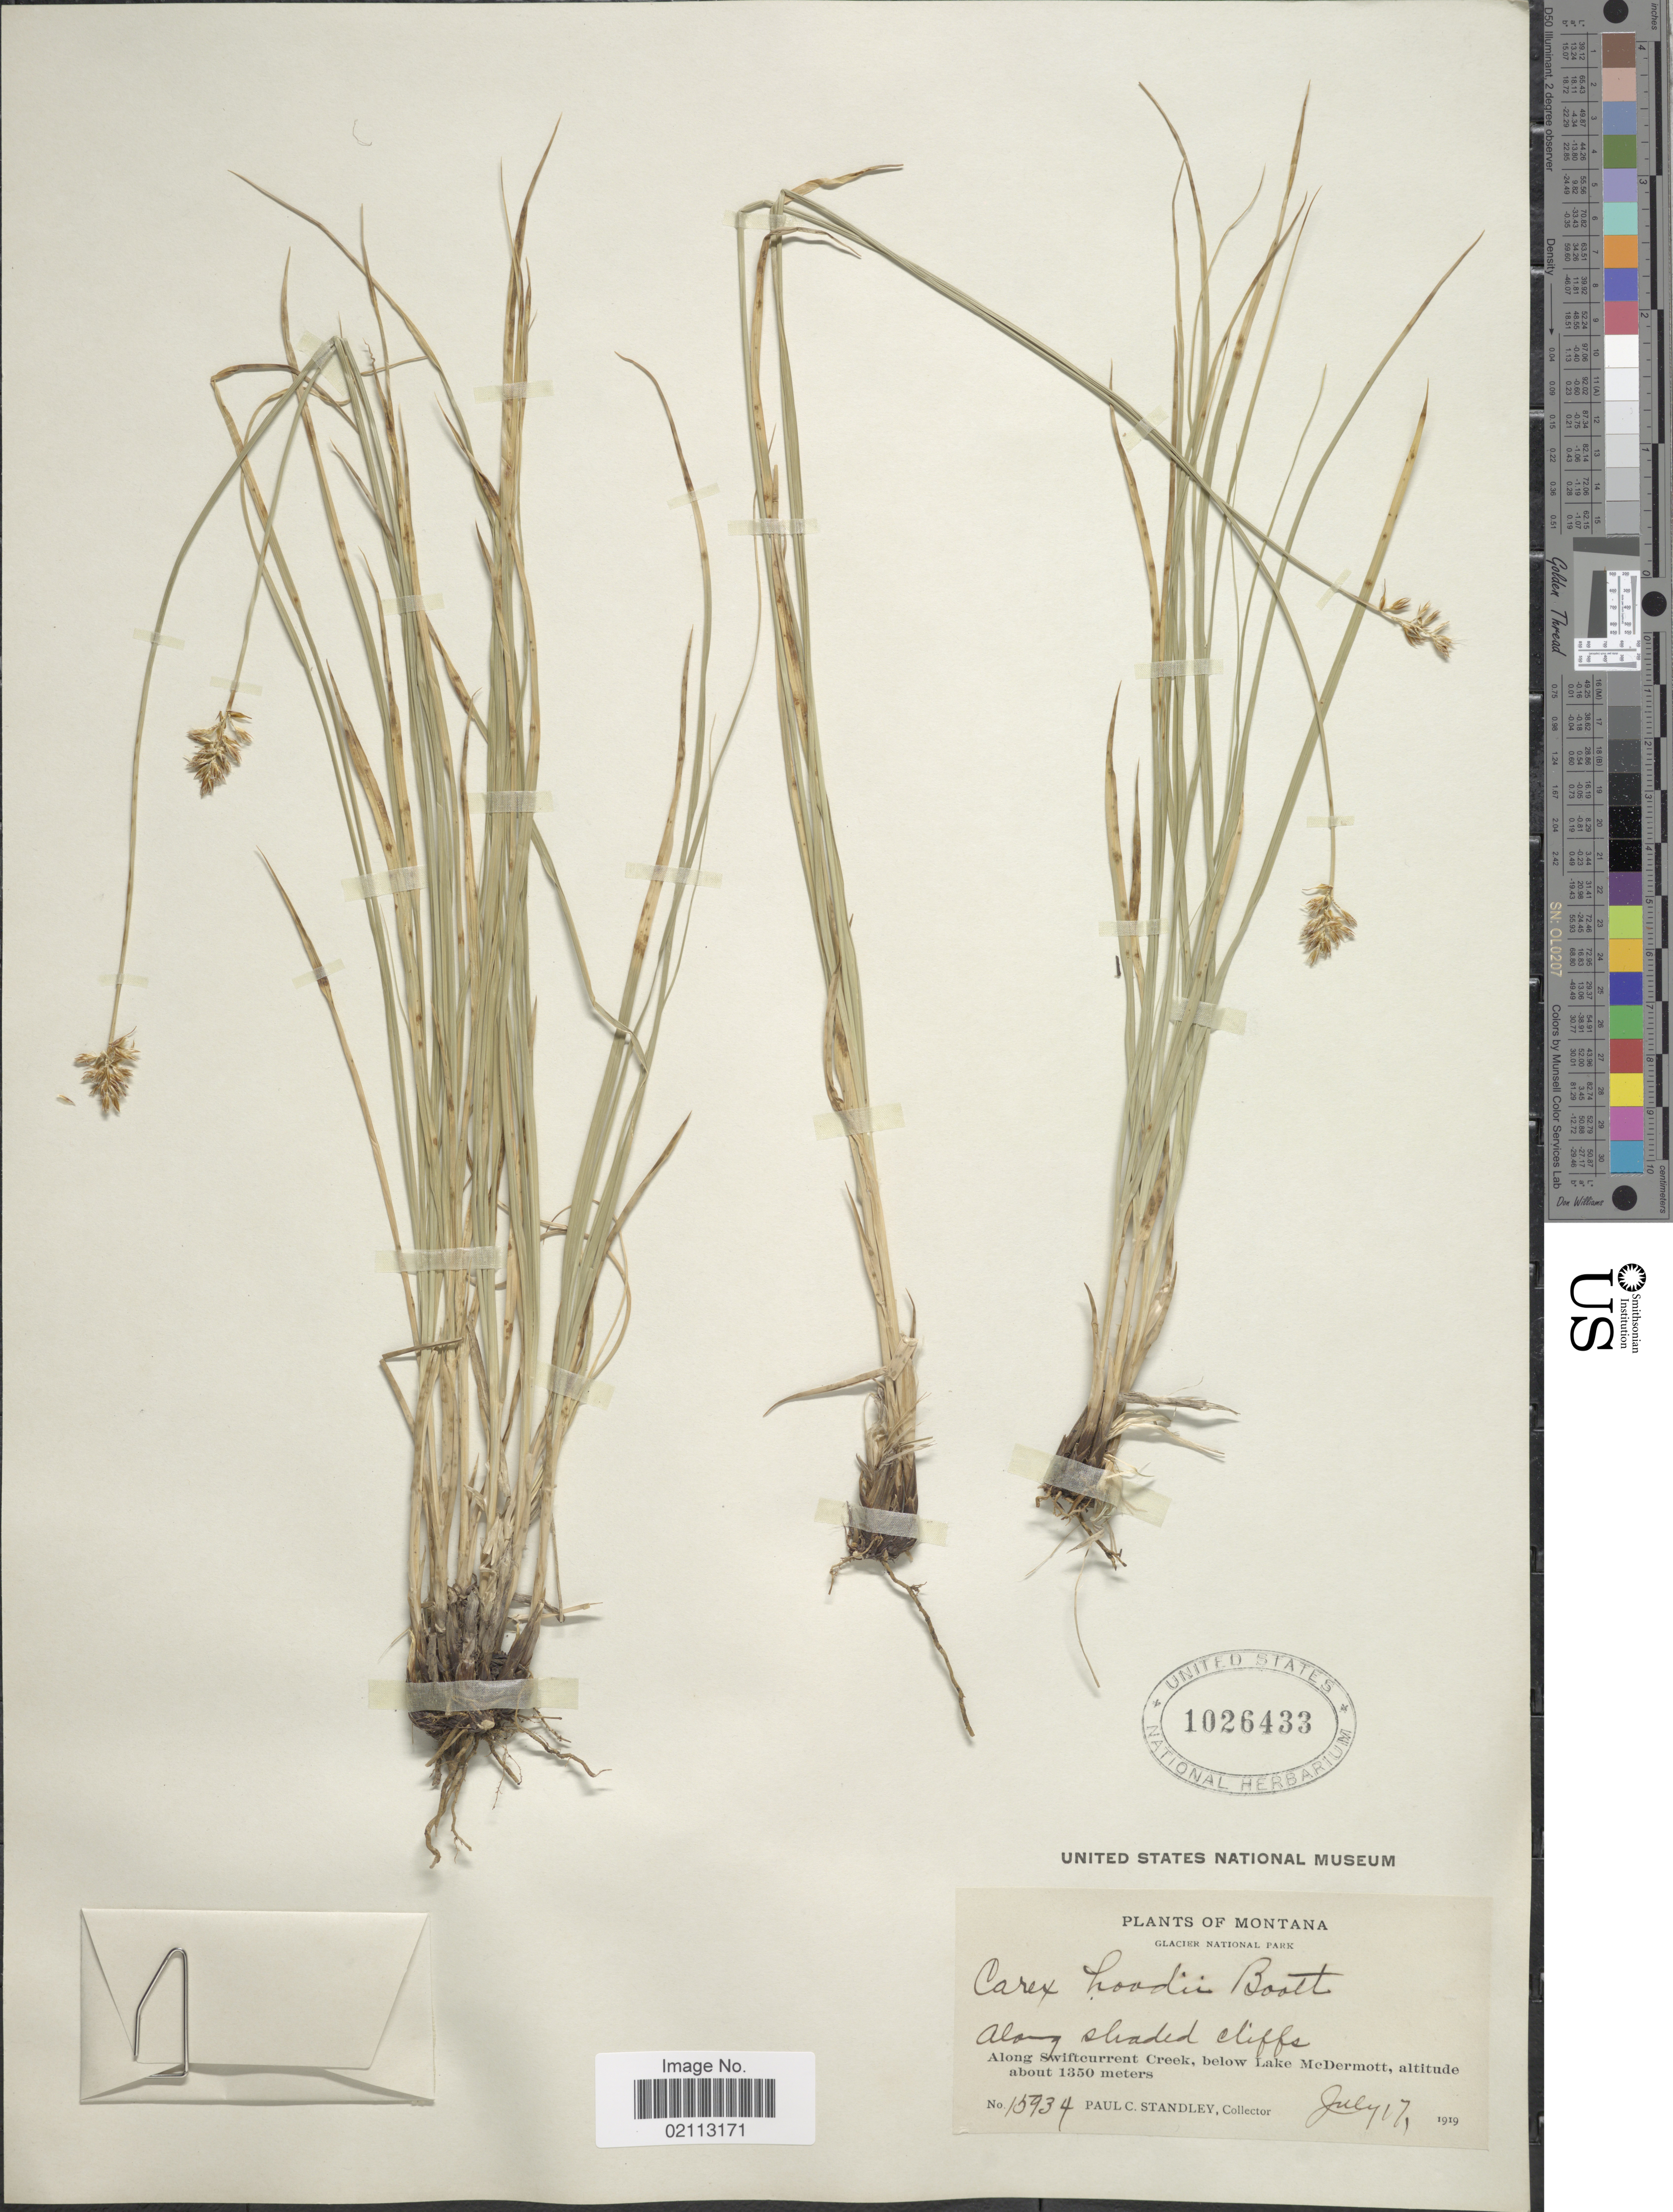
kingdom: Plantae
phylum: Tracheophyta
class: Liliopsida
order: Poales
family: Cyperaceae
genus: Carex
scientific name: Carex hoodii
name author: Boott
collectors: P. C. Standley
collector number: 15934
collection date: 1919-07-17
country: United States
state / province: Montana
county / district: Glacier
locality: Glacier National Park. Along shaded cliffs, Along Swiftcurrent Creek, below Lake McDermott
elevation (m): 1350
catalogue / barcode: US 1026433